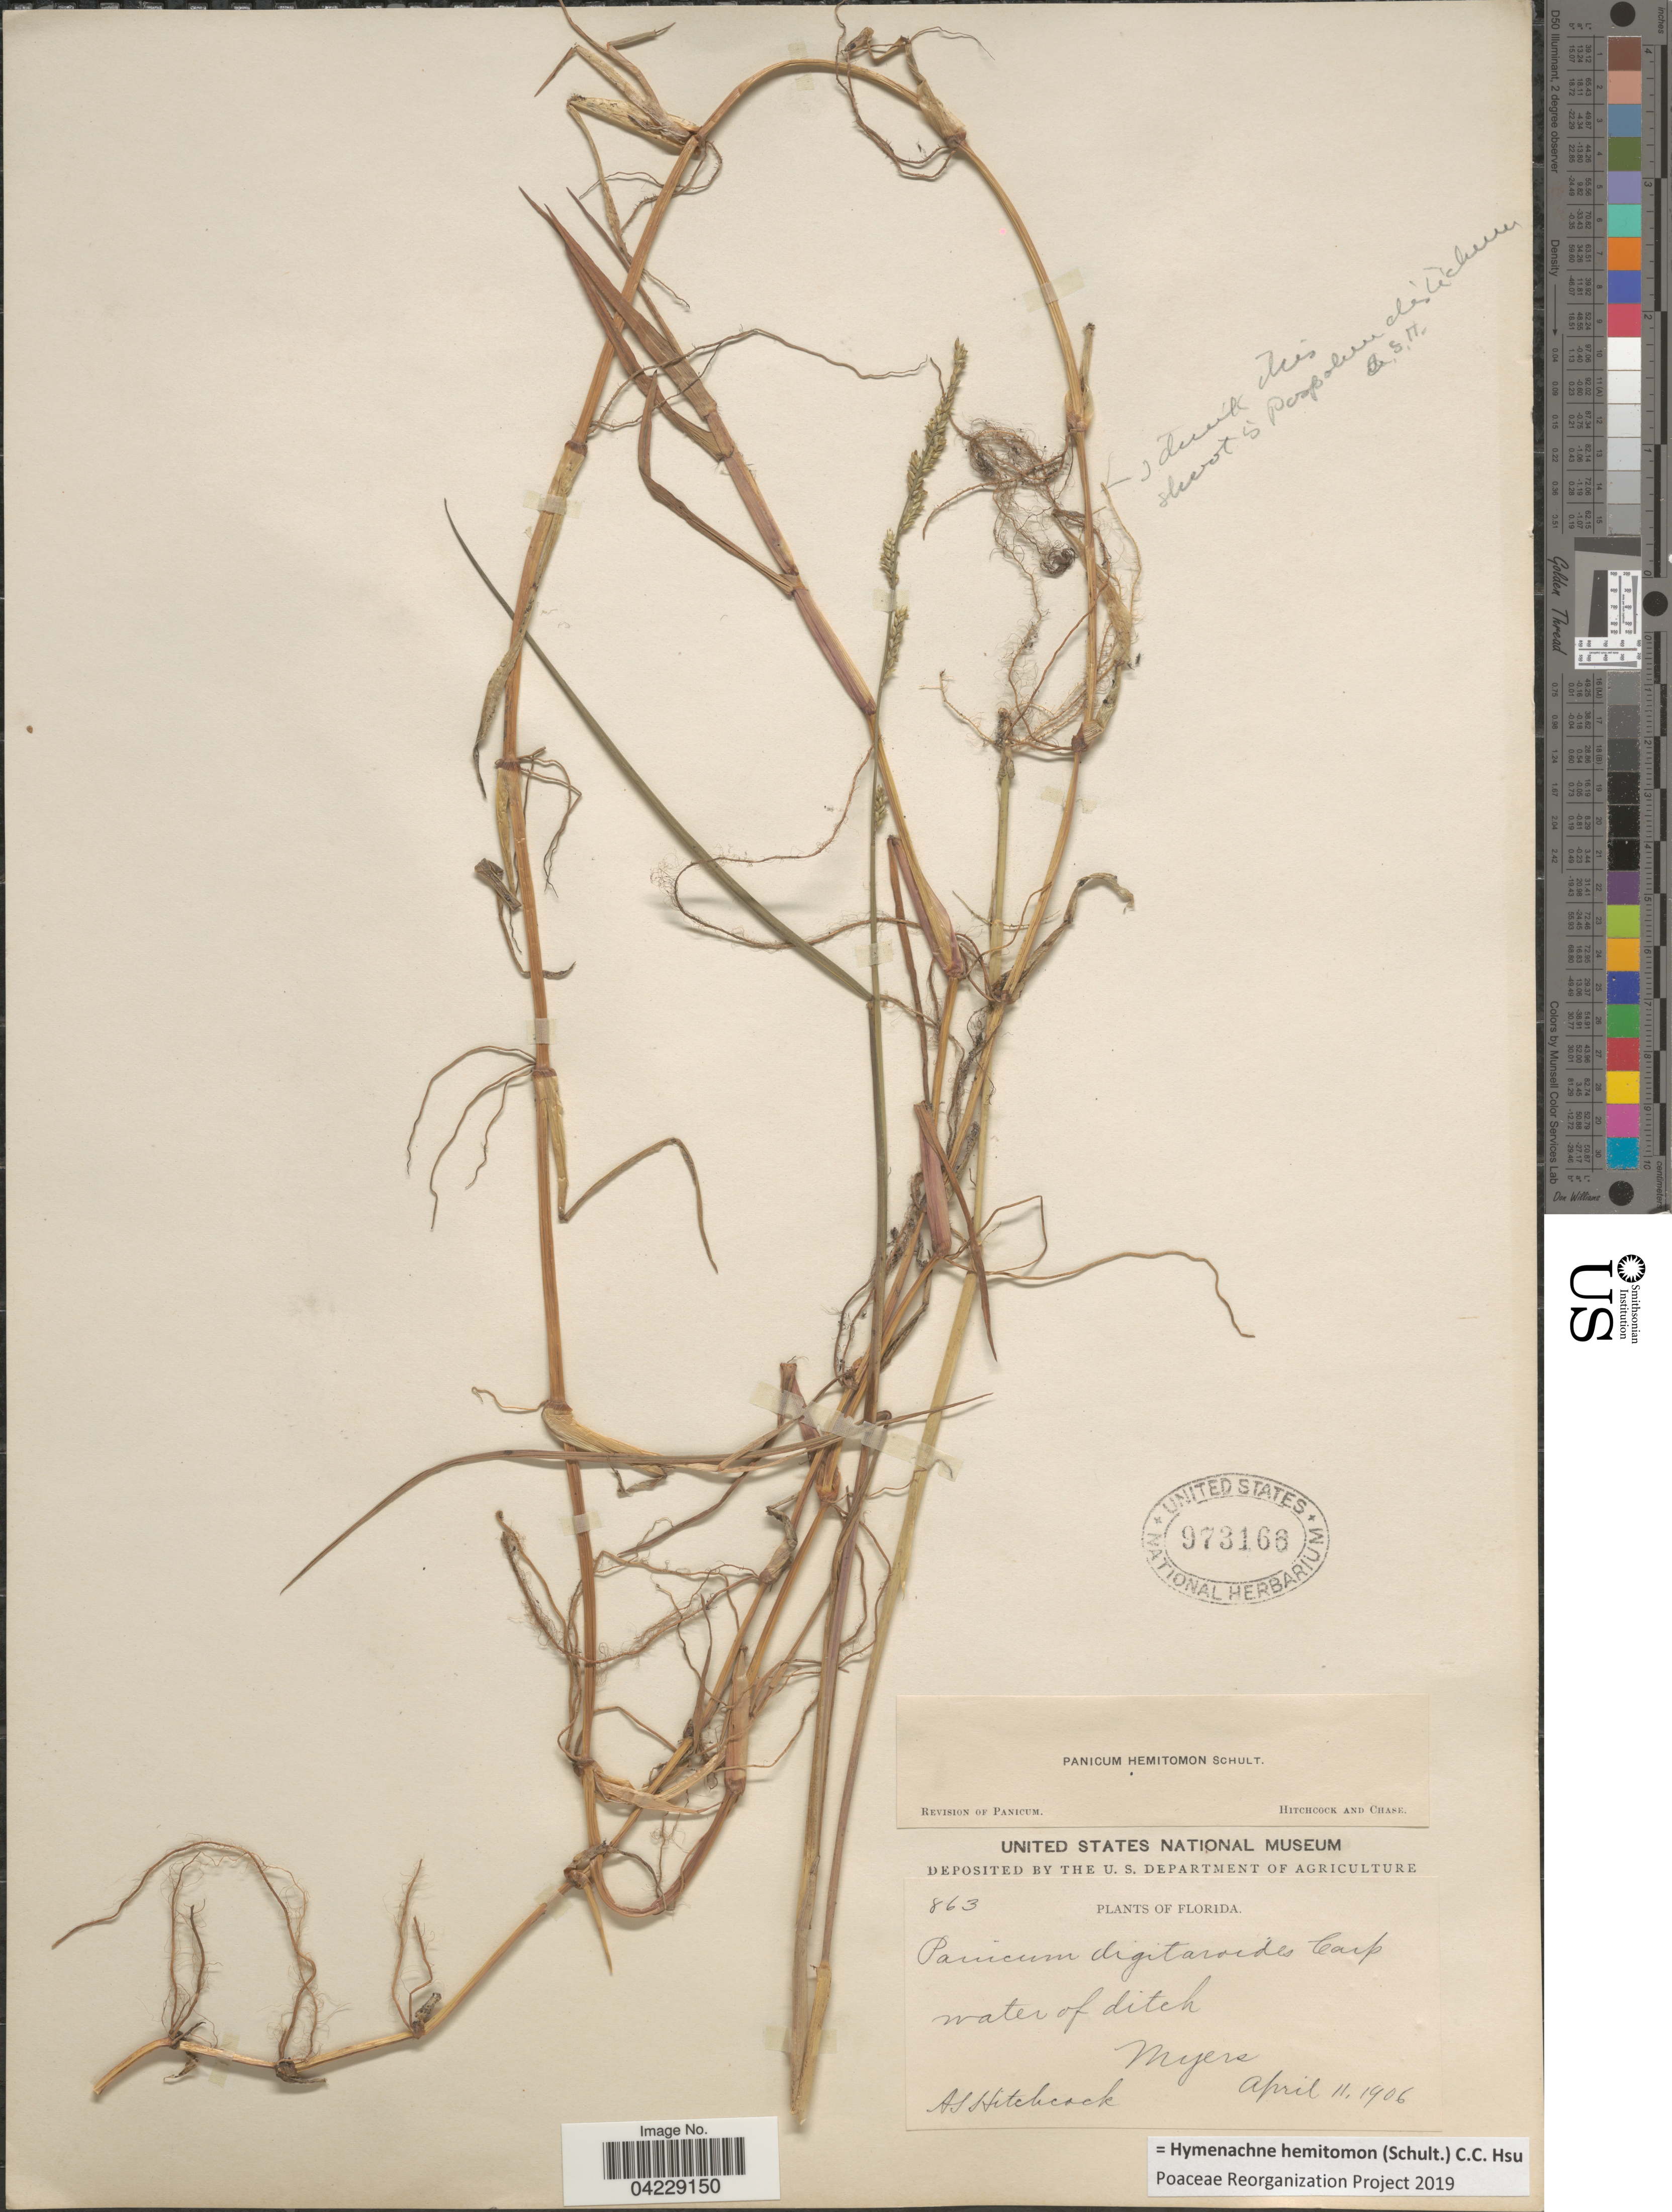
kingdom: Plantae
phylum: Tracheophyta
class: Liliopsida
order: Poales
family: Poaceae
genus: Hymenachne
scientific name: Hymenachne hemitomon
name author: (Schult.) C. C. Hsu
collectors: A. S. Hitchcock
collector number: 863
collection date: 1906-04-11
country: United States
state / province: Florida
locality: Myers.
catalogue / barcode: US 973166